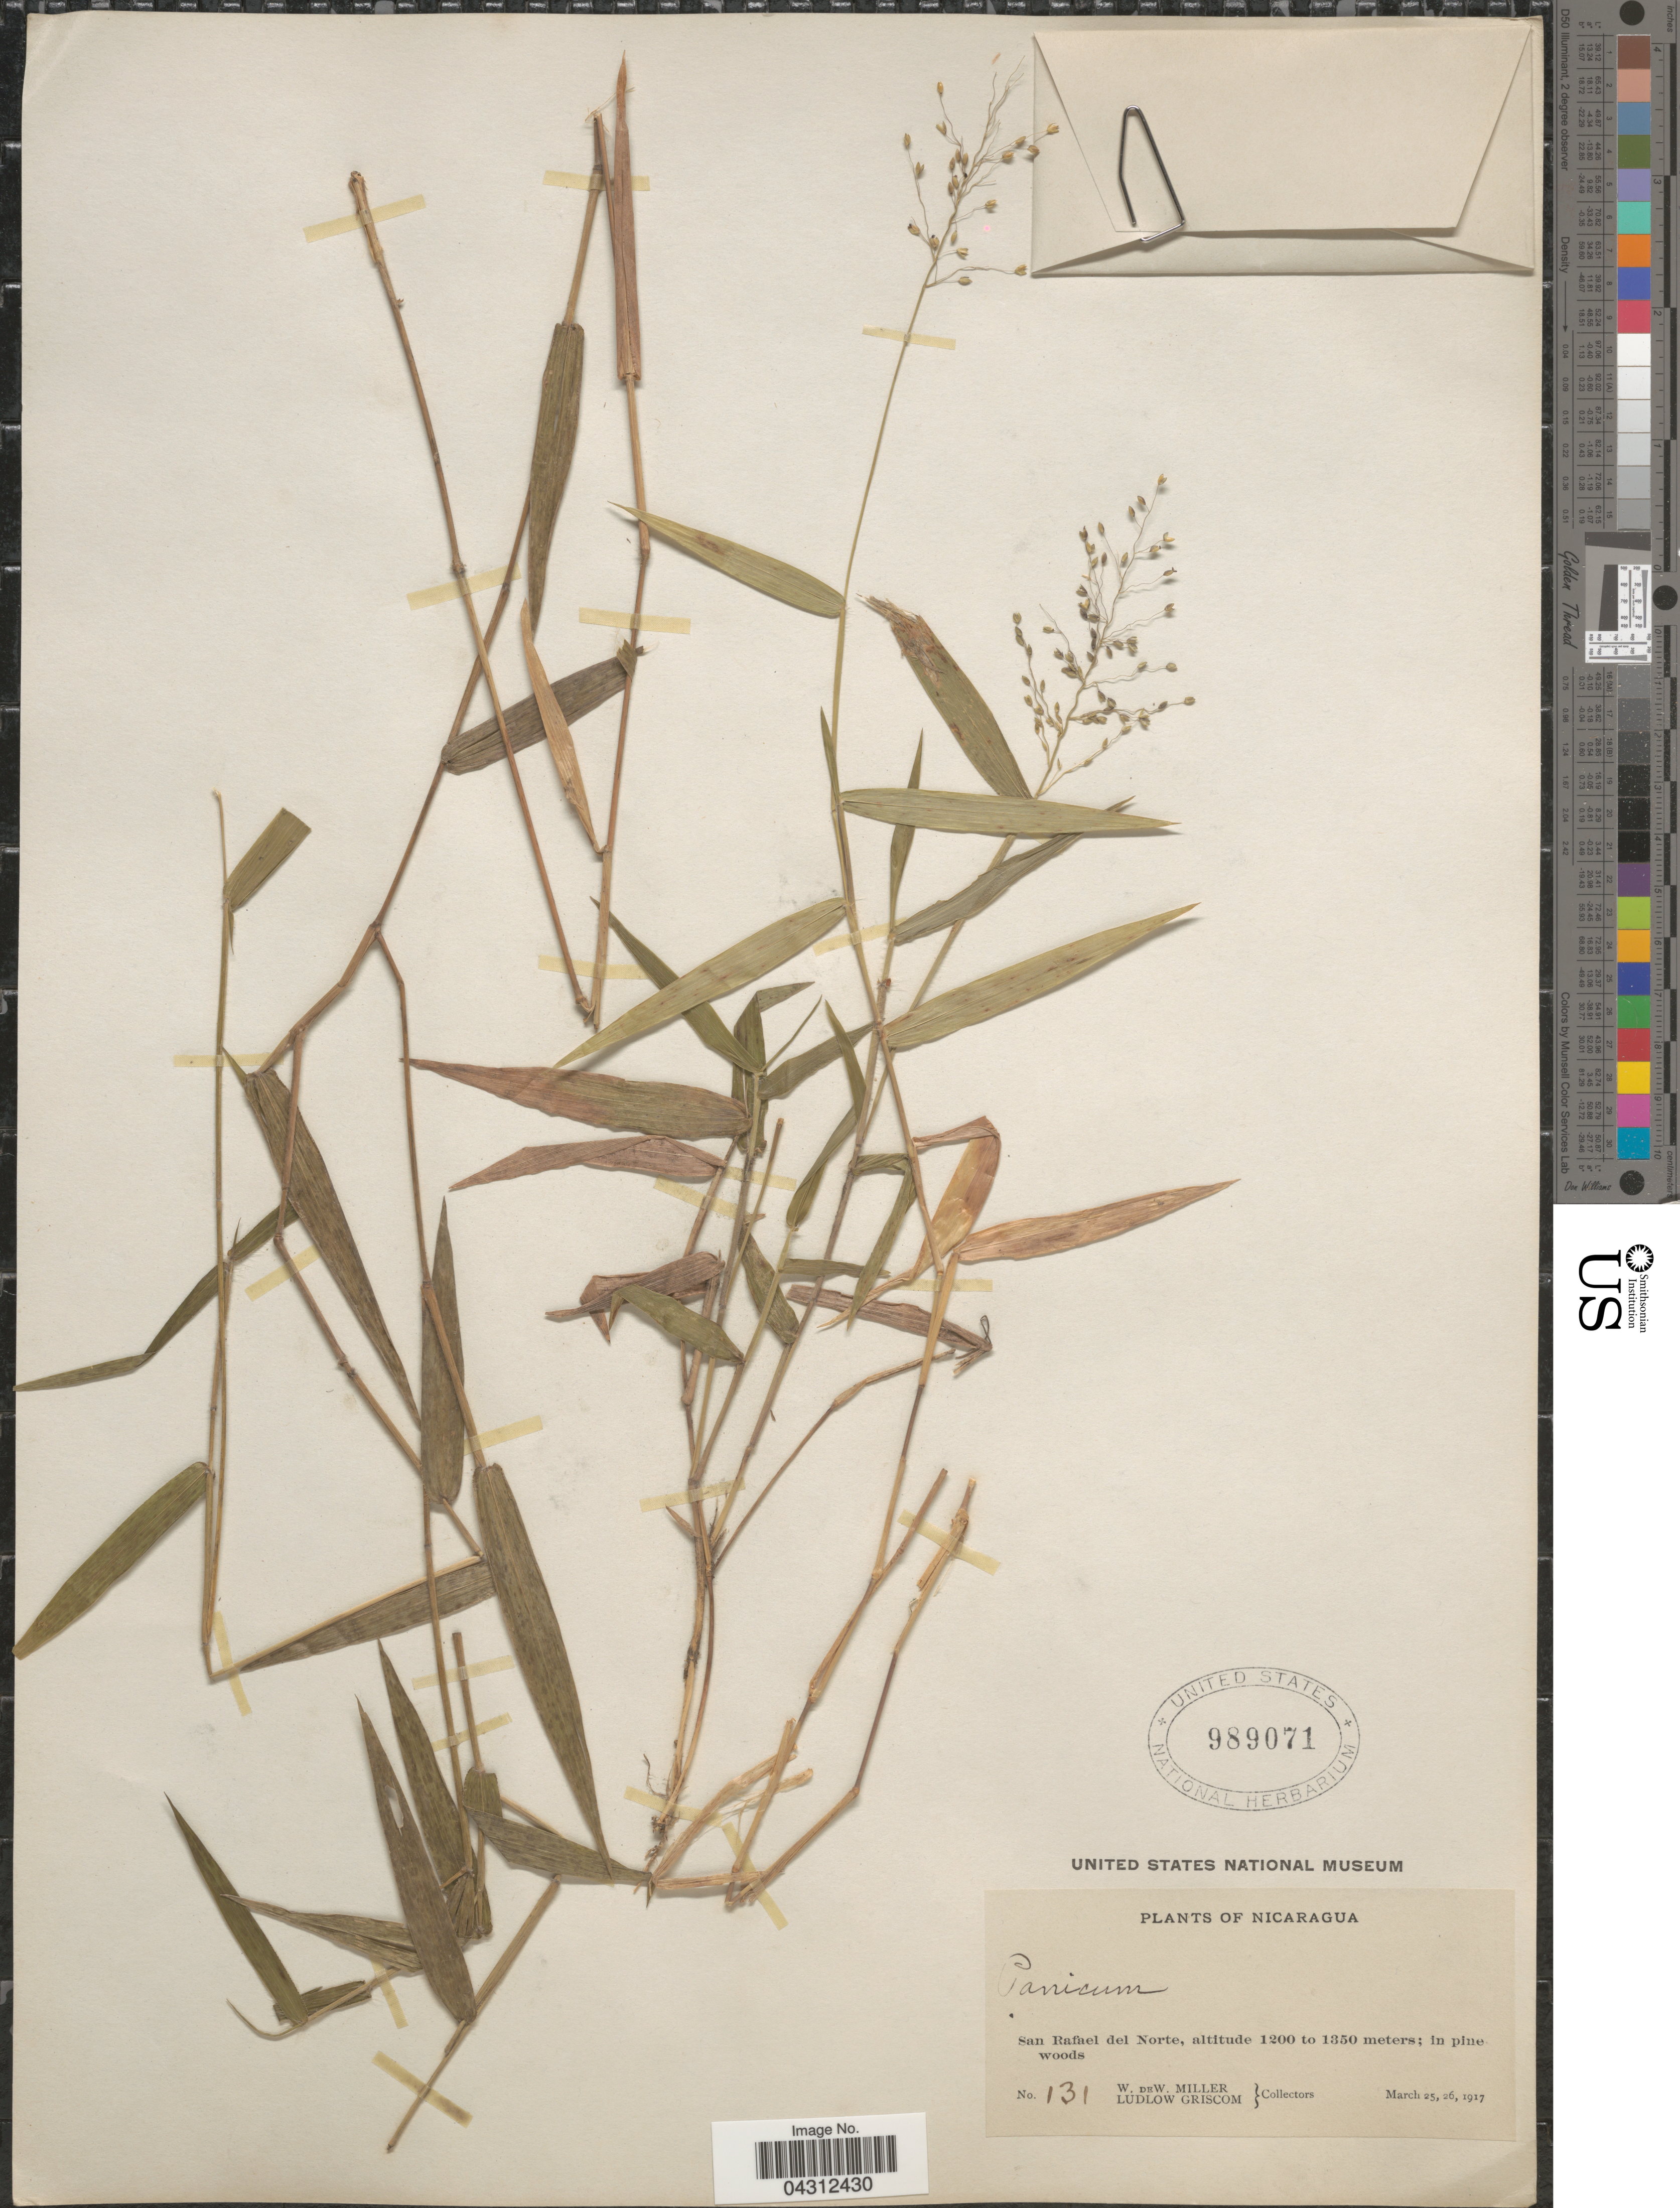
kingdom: Plantae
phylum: Tracheophyta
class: Liliopsida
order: Poales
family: Poaceae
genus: Panicum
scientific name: Panicum sp.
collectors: W. Miller & L. Griscom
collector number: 131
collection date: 1917-03-25/1917-03-26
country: Nicaragua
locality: San Rafael del Norte.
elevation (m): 1200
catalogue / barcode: US 989071